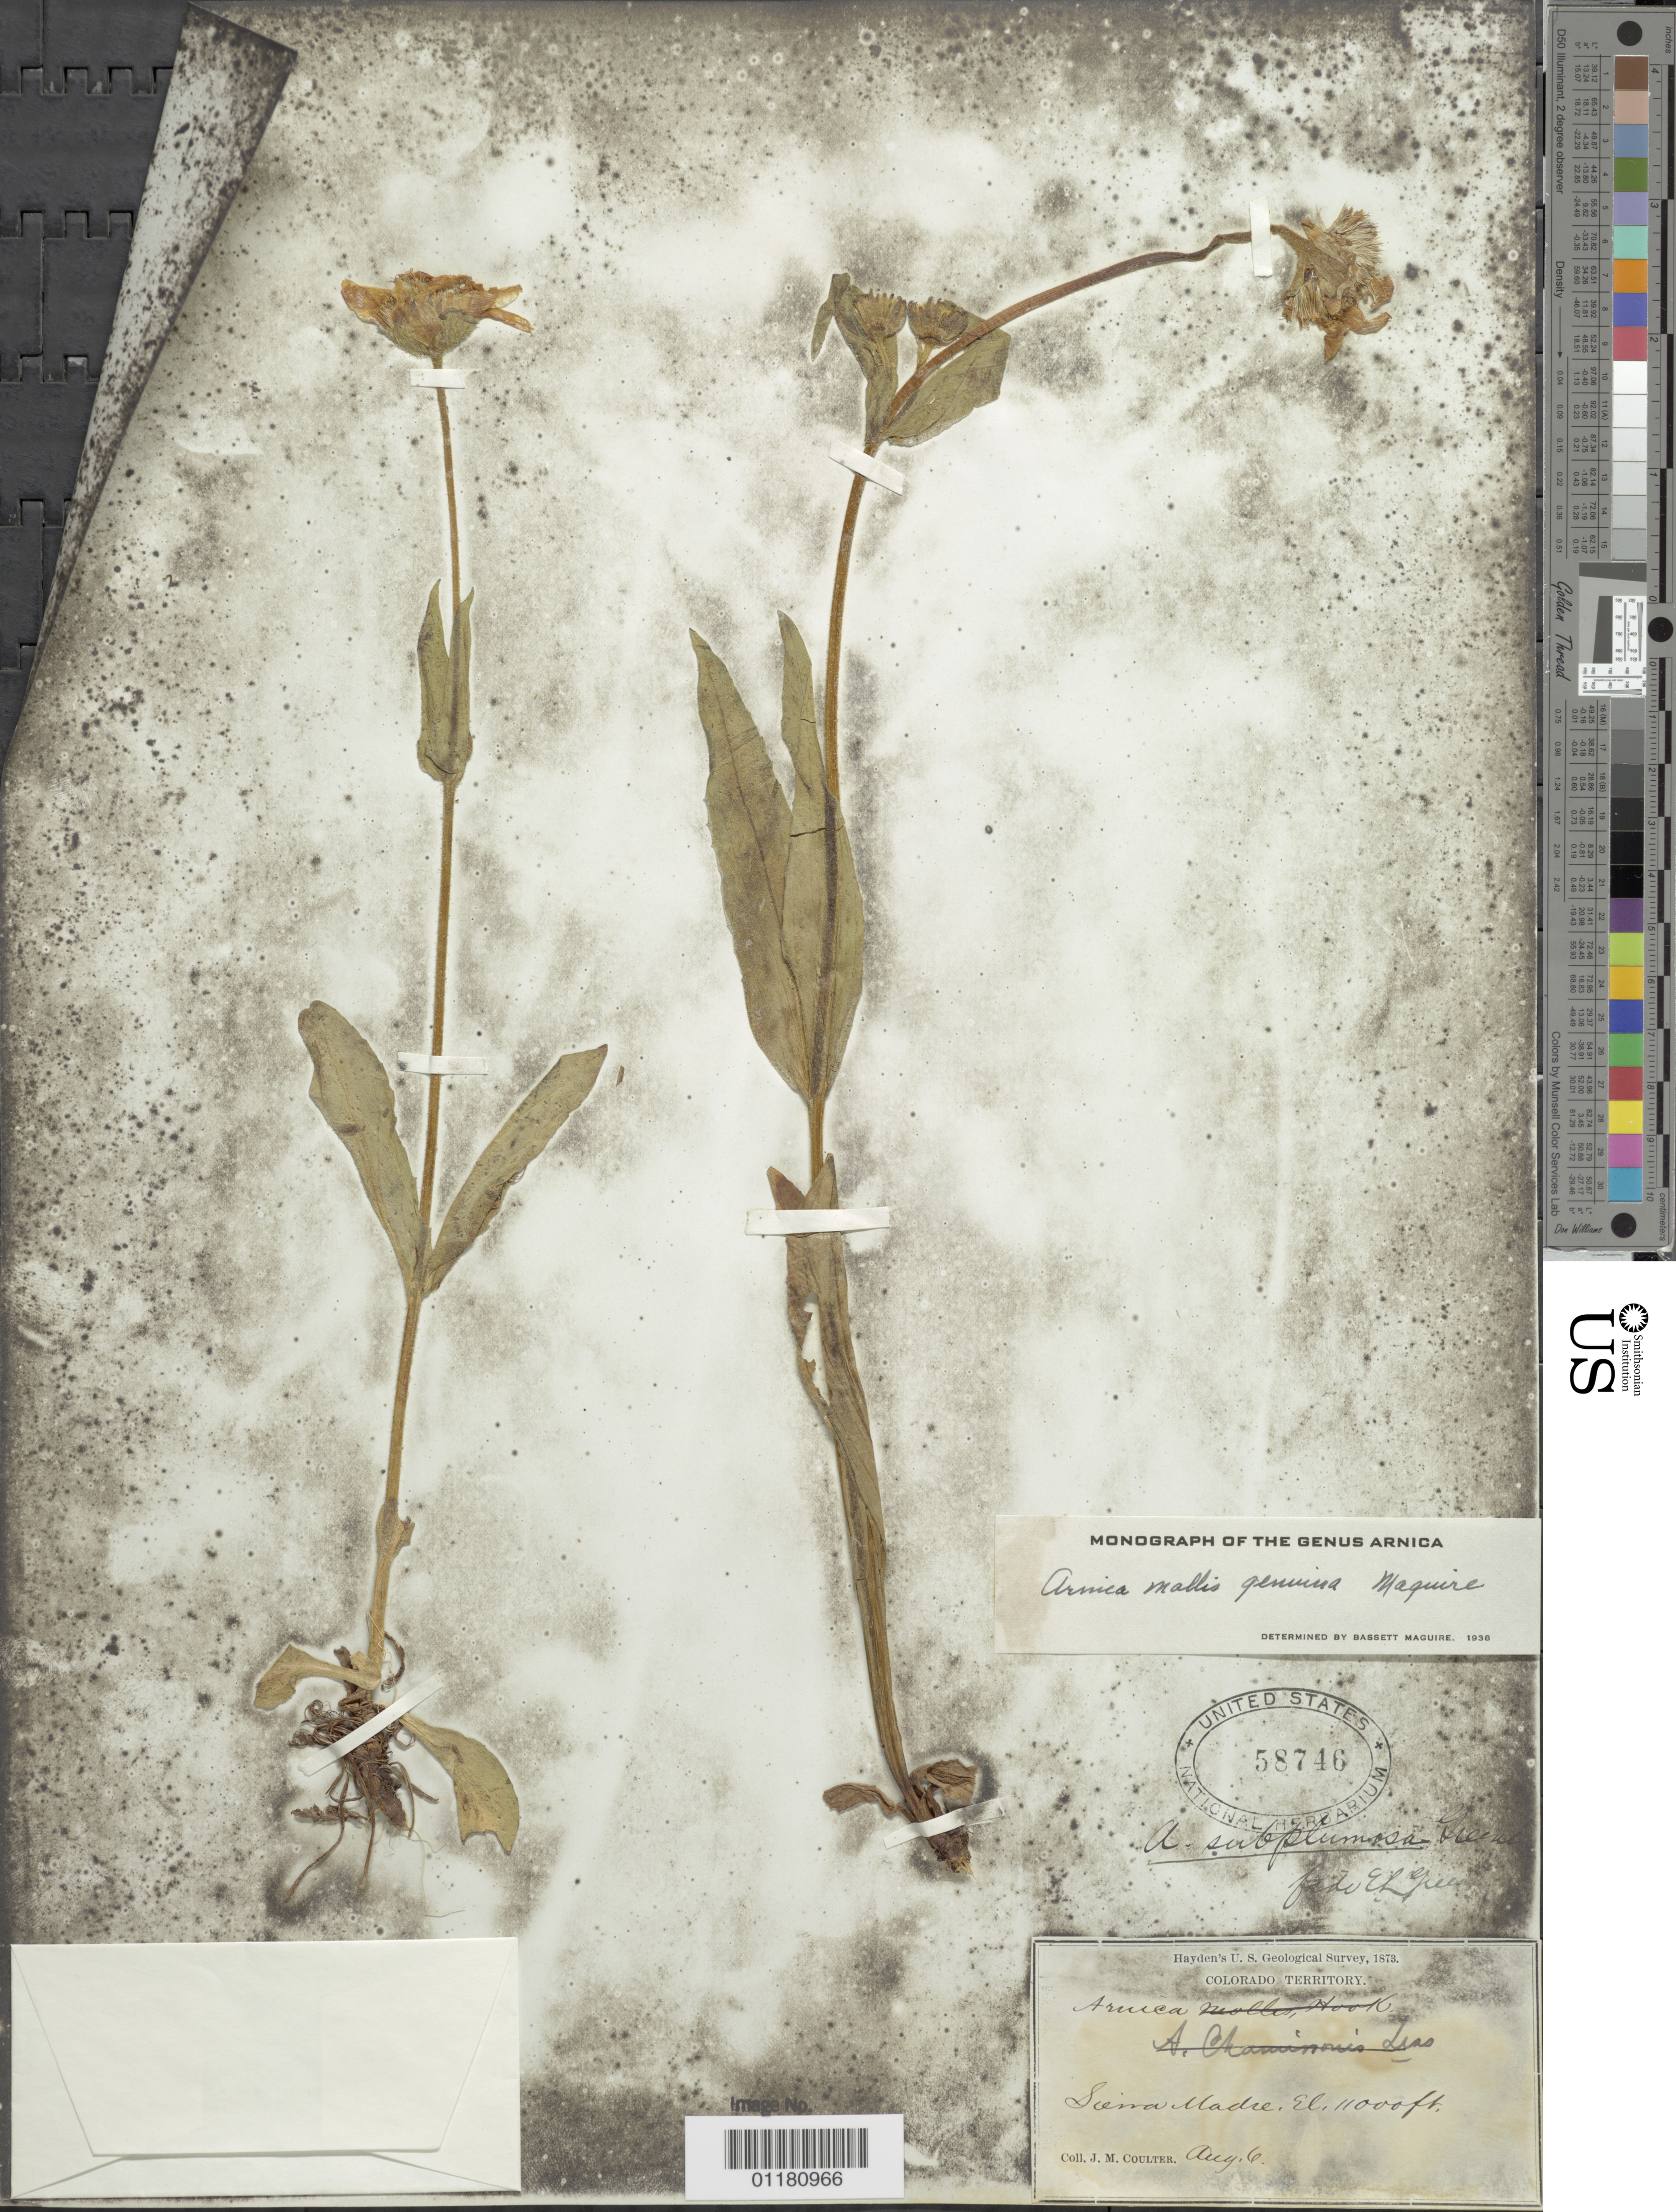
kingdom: Plantae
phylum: Tracheophyta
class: Magnoliopsida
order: Asterales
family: Asteraceae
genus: Arnica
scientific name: Arnica mollis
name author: Hook.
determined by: Maguire, Bassett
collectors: J. M. Coulter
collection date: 1873-08-06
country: United States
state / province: Colorado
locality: Sierra Madre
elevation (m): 3353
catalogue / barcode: US 58746